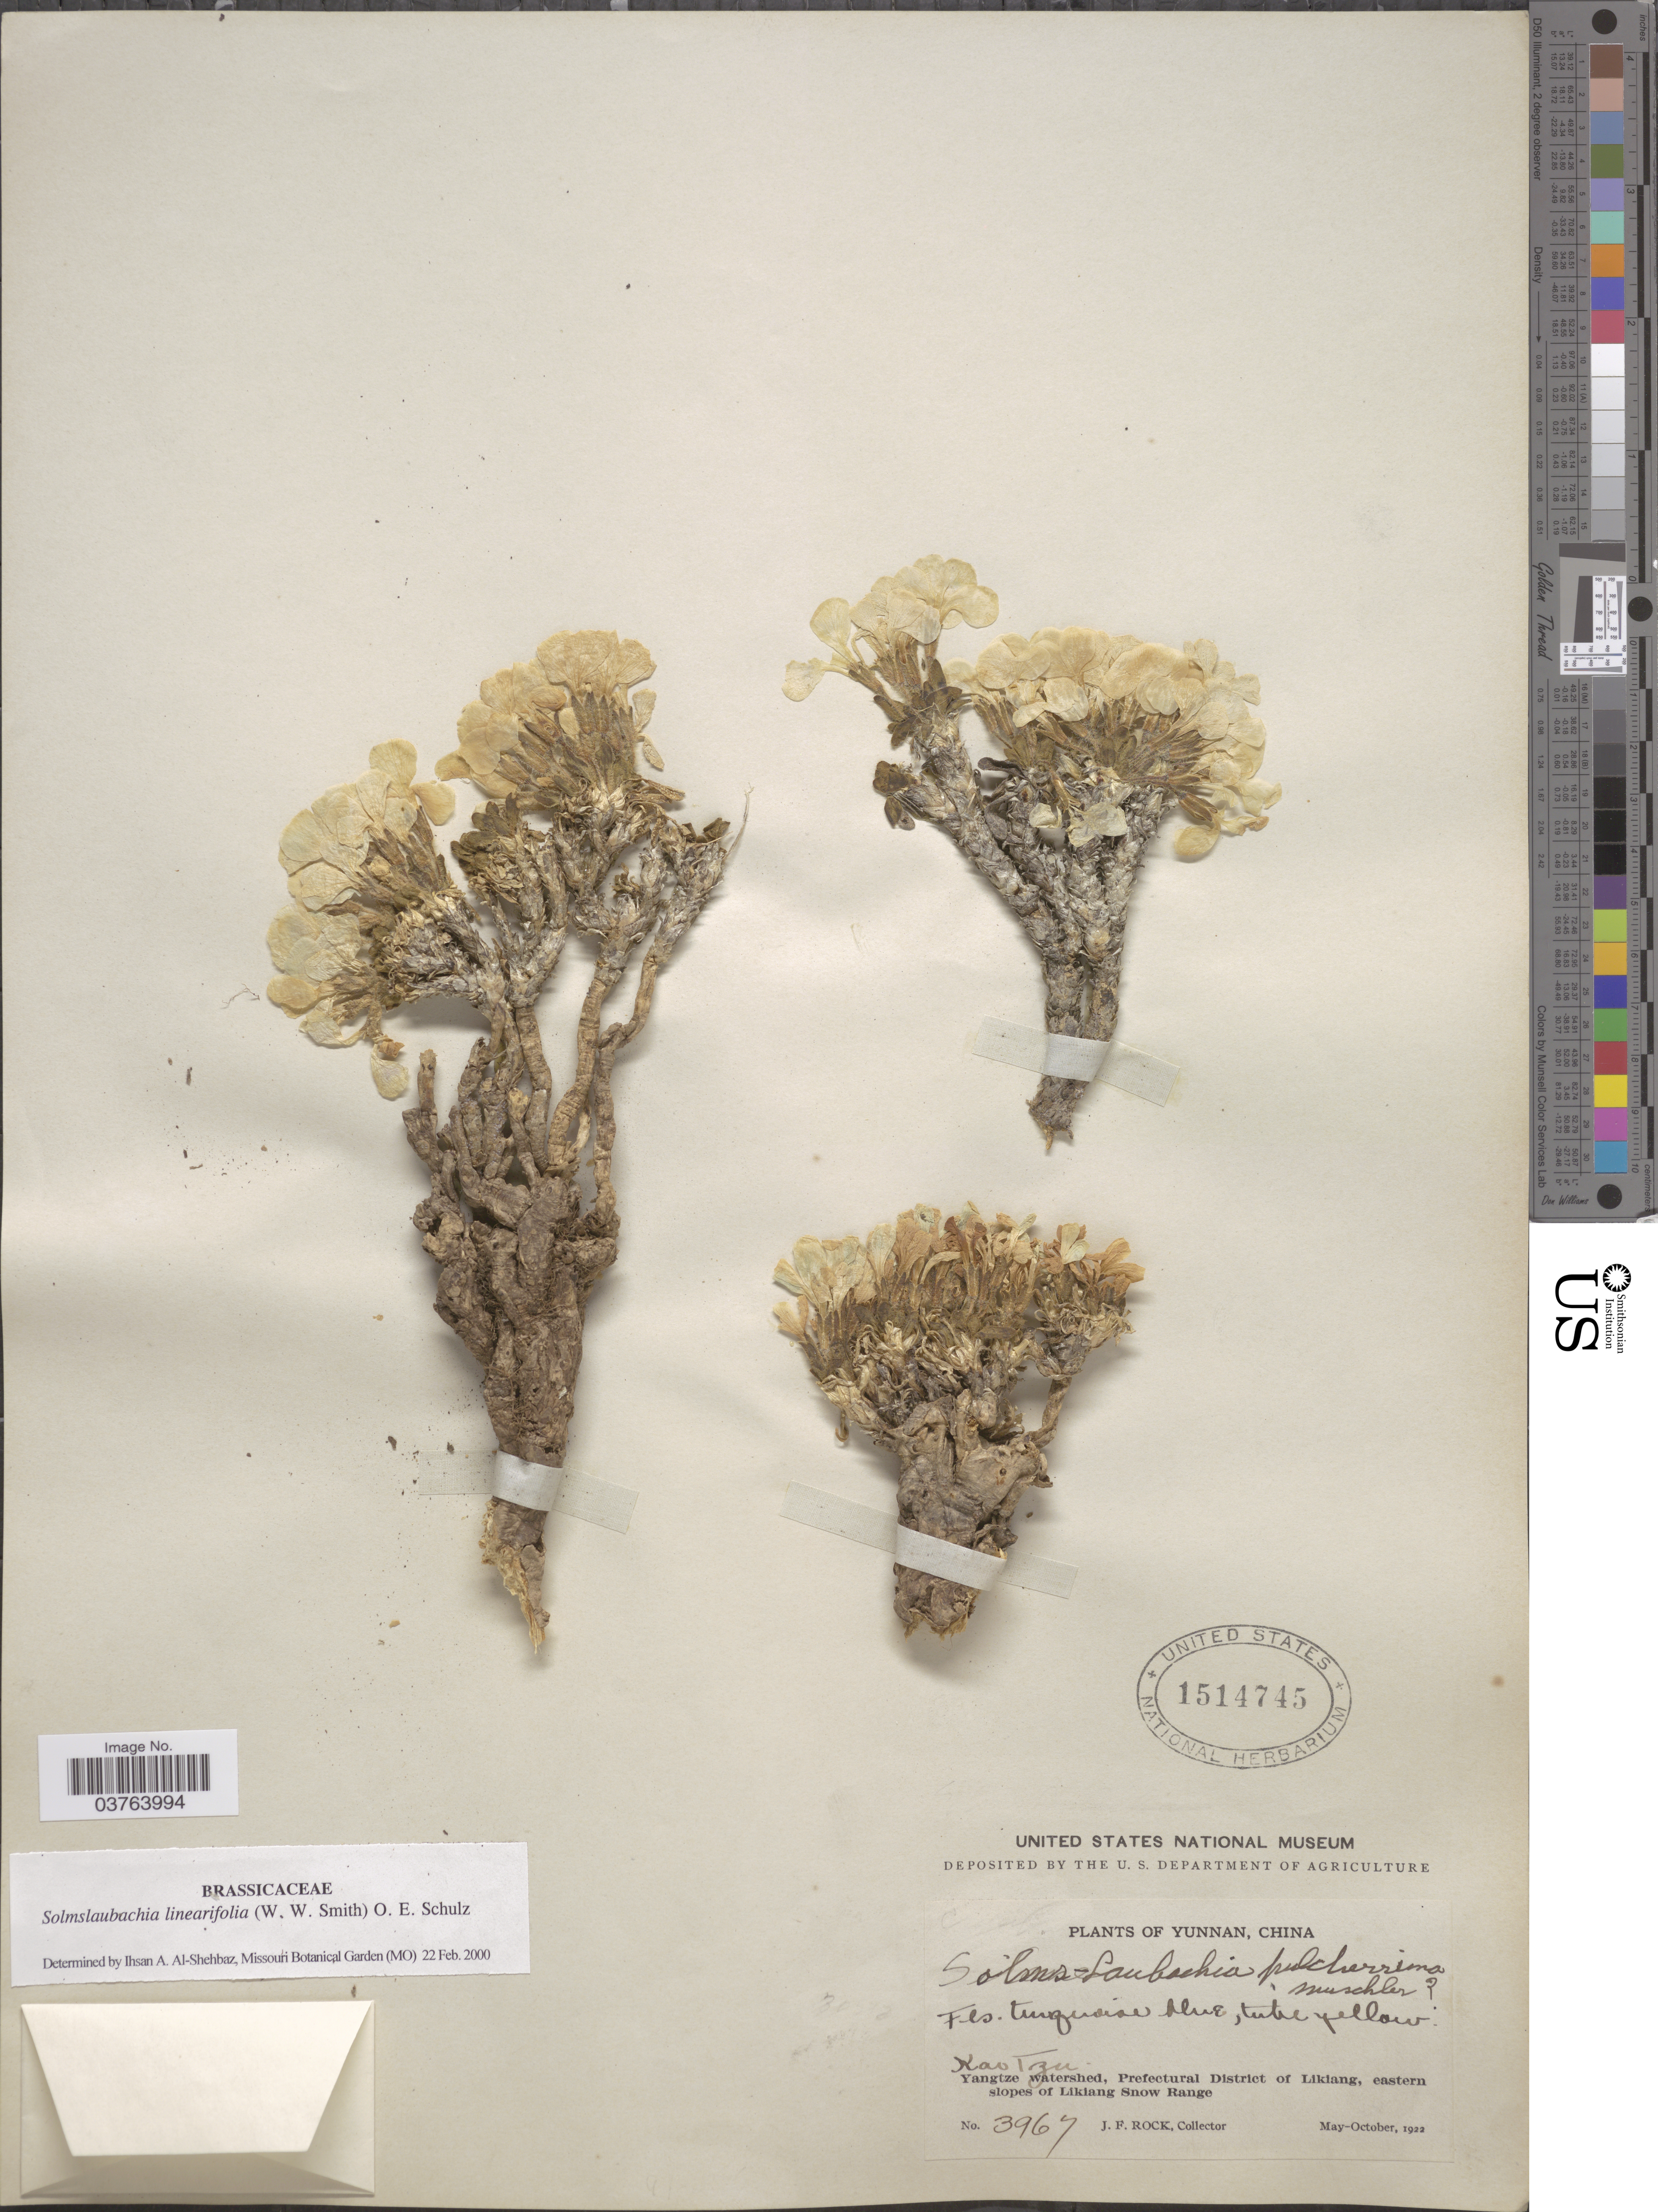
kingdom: Plantae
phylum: Tracheophyta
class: Magnoliopsida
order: Brassicales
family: Brassicaceae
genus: Solms-Laubachia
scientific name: Solms-laubachia linearifolia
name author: (W.W. Sm.) O.E. Schulz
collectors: J. Rock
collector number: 3967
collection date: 1922-05/1922-10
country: China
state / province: Yunnan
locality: Kao Tzu. Yangtze watershed, Prefectural District of Likiang, eastern slopes of Likiang Snow Range.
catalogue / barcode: US 1514745